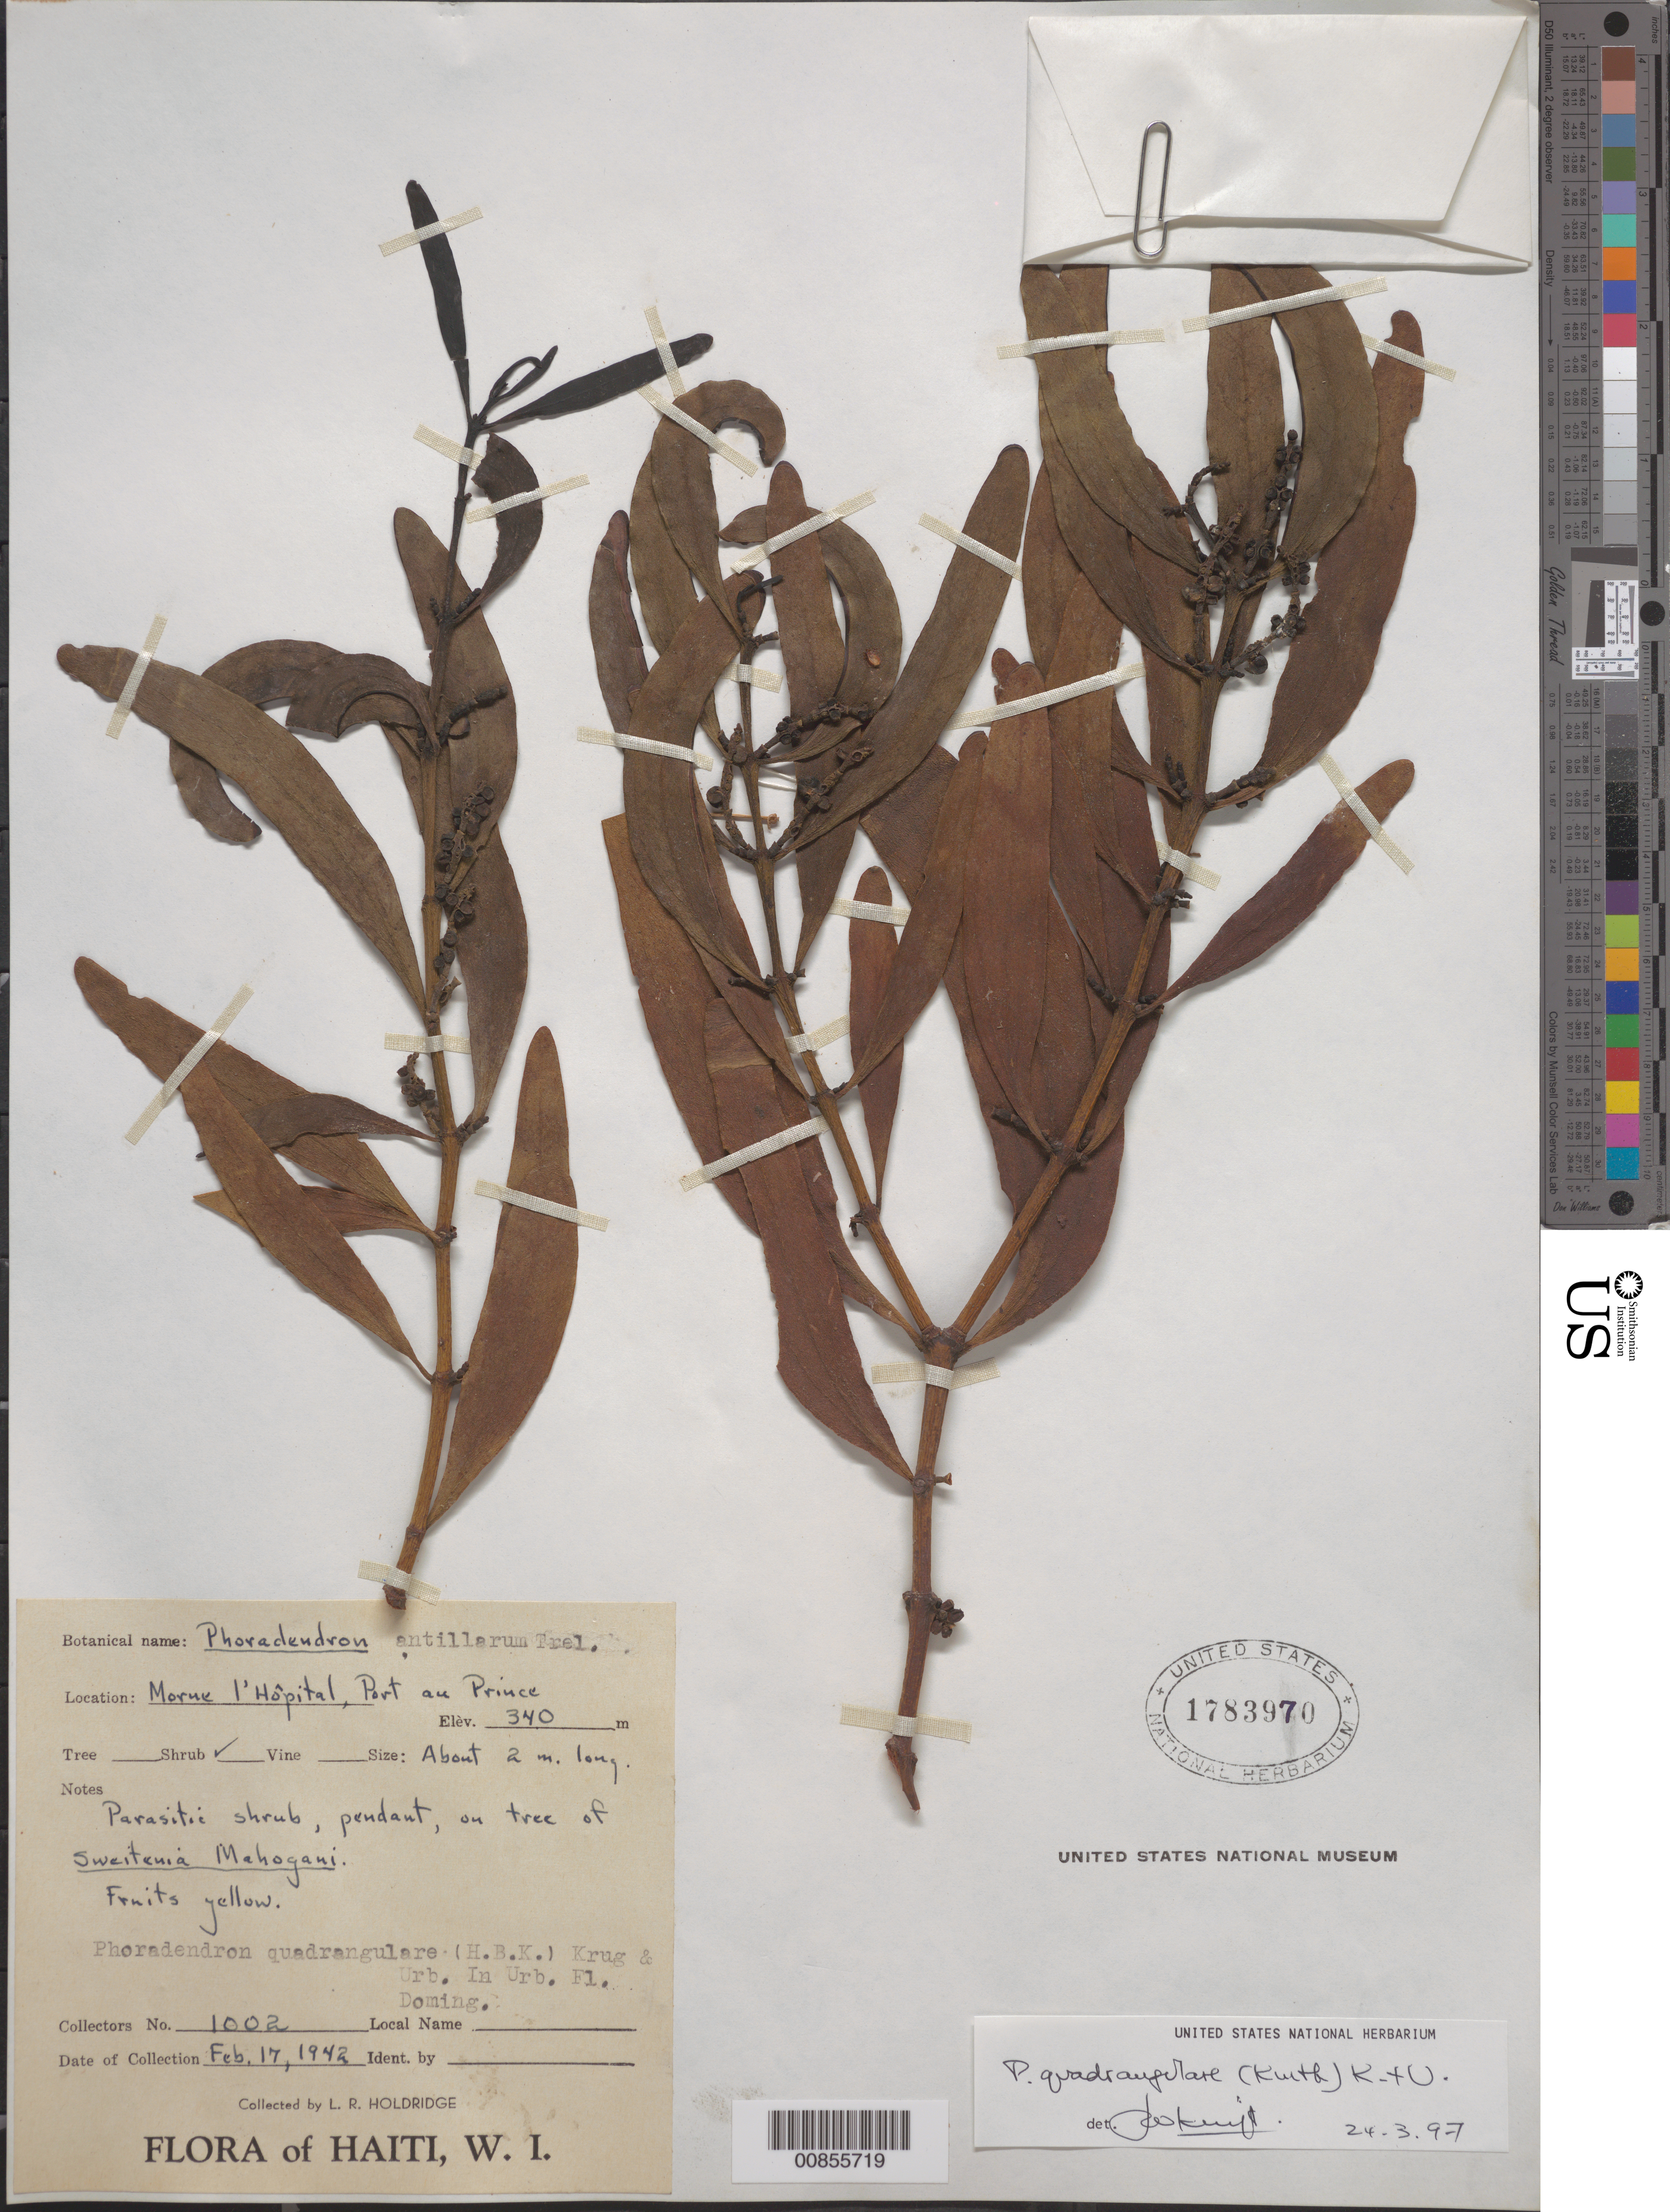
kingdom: Plantae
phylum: Tracheophyta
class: Magnoliopsida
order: Santalales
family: Viscaceae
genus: Phoradendron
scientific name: Phoradendron haitiense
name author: Urb.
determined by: Caraballo-Ortiz, Marcos A., (MISS), University of Mississippi (UNITED STATES)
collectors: L. Holdridge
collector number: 1002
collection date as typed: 17 Feb 1942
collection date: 1942-02-17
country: Haiti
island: Hispaniola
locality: Morne l'Hôpital, Port au Prince.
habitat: On tree of Sweitenia Mahogani.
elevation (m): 340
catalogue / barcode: US 1783970